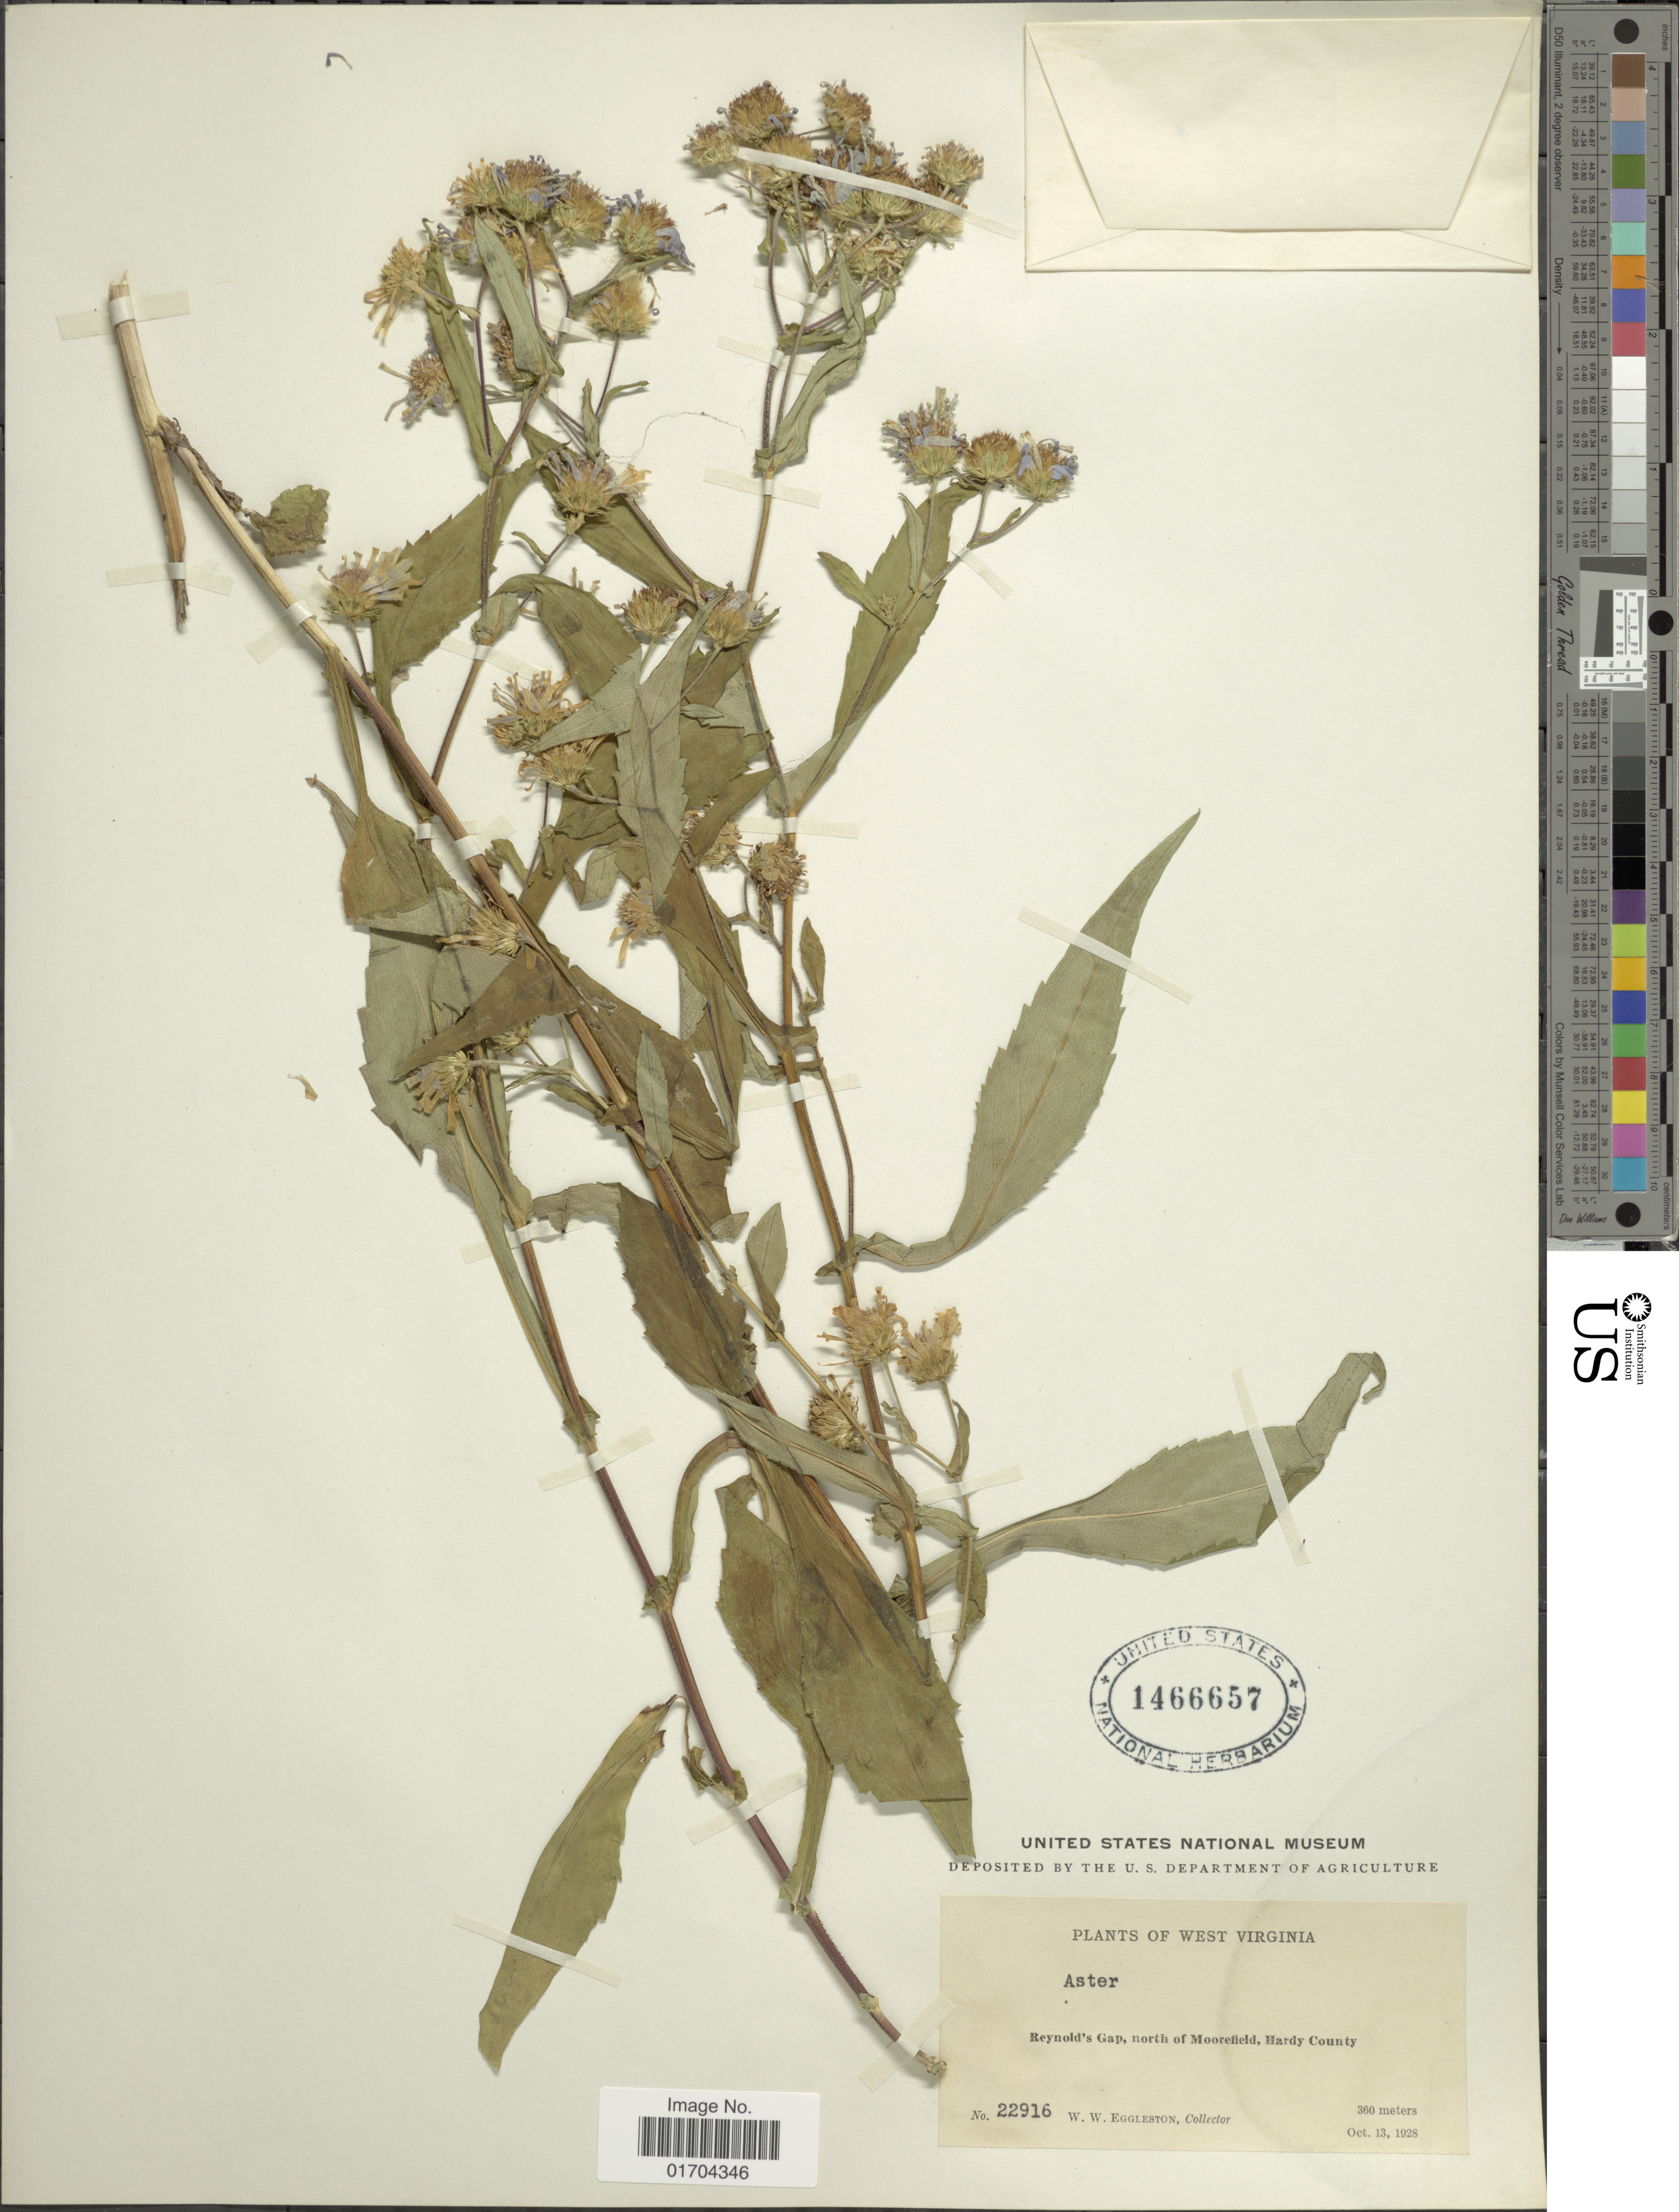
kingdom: Plantae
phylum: Tracheophyta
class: Magnoliopsida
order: Asterales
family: Asteraceae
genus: Symphyotrichum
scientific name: Symphyotrichum sp.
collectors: W. W. Eggleston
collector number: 22916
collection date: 1928-10-13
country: United States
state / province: West Virginia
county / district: Hardy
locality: Reynold's Gap, north of Moorefield, Hardy County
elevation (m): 360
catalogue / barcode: US 1466657